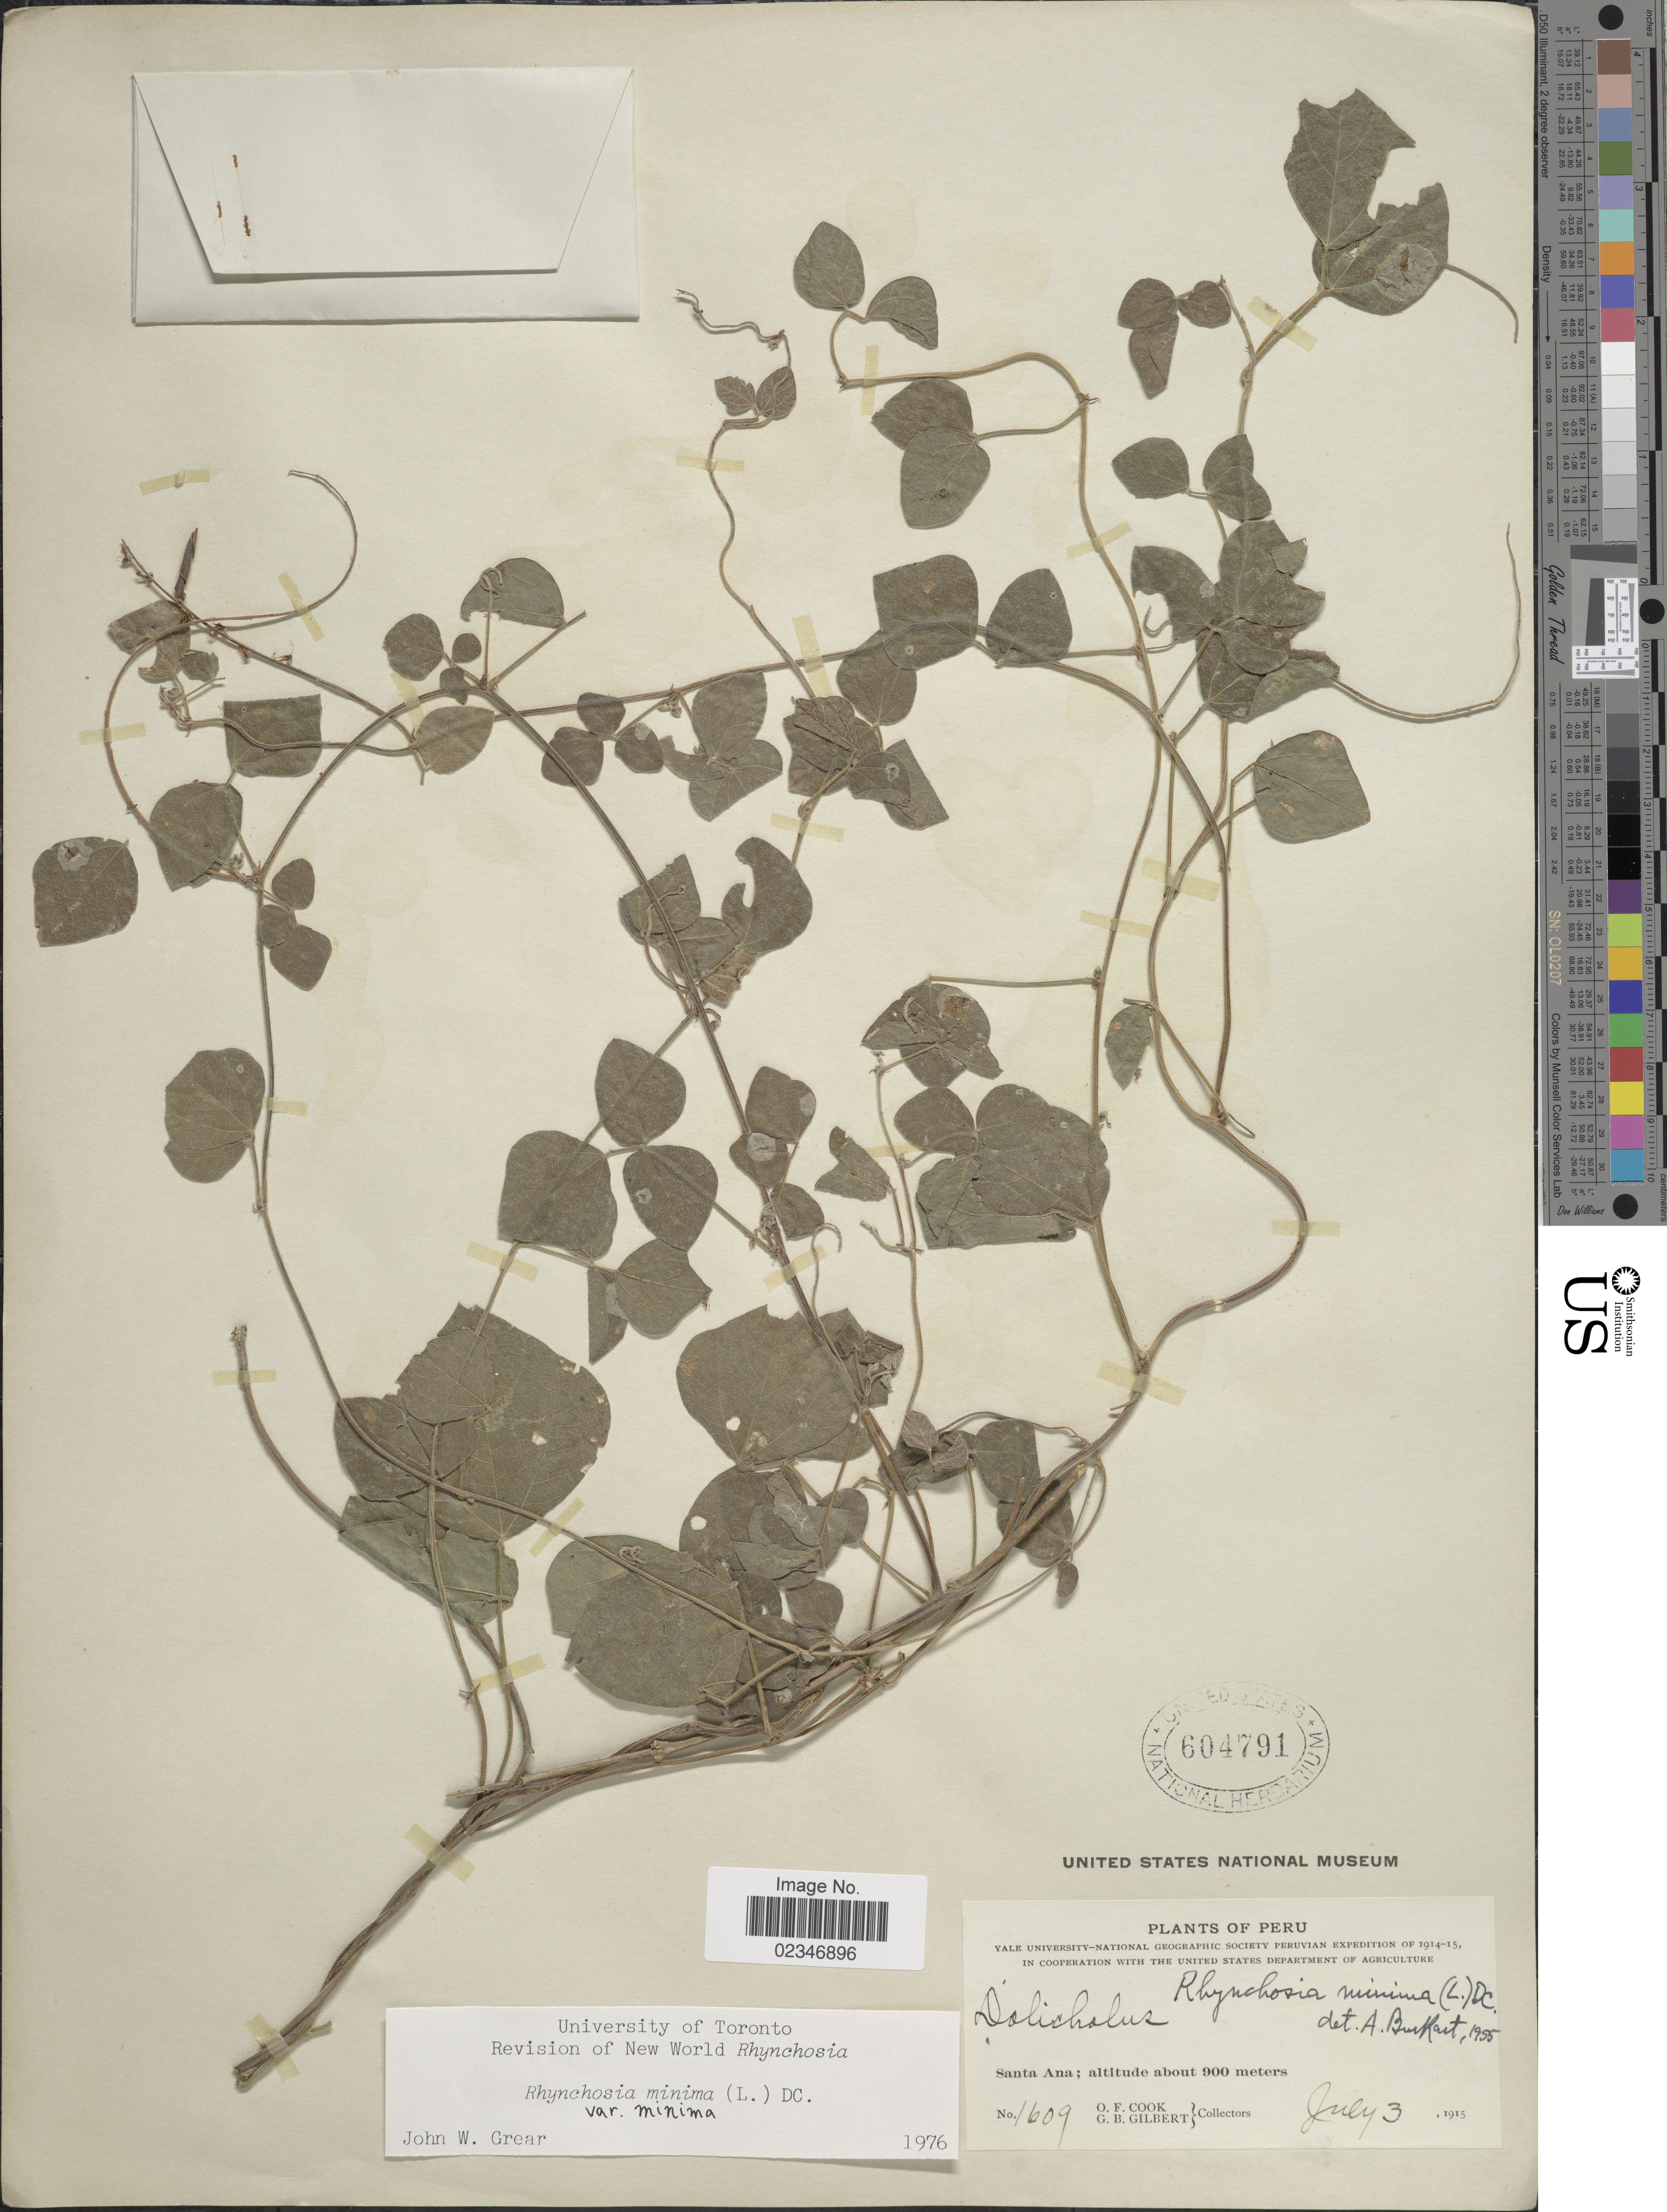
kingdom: Plantae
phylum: Tracheophyta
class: Magnoliopsida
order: Fabales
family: Fabaceae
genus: Rhynchosia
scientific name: Rhynchosia minima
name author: (L.) DC.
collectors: O. F. Cook & G. B. Gilbert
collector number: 1609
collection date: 1915-07-03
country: Peru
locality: Santa Ana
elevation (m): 900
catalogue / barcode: US 604791